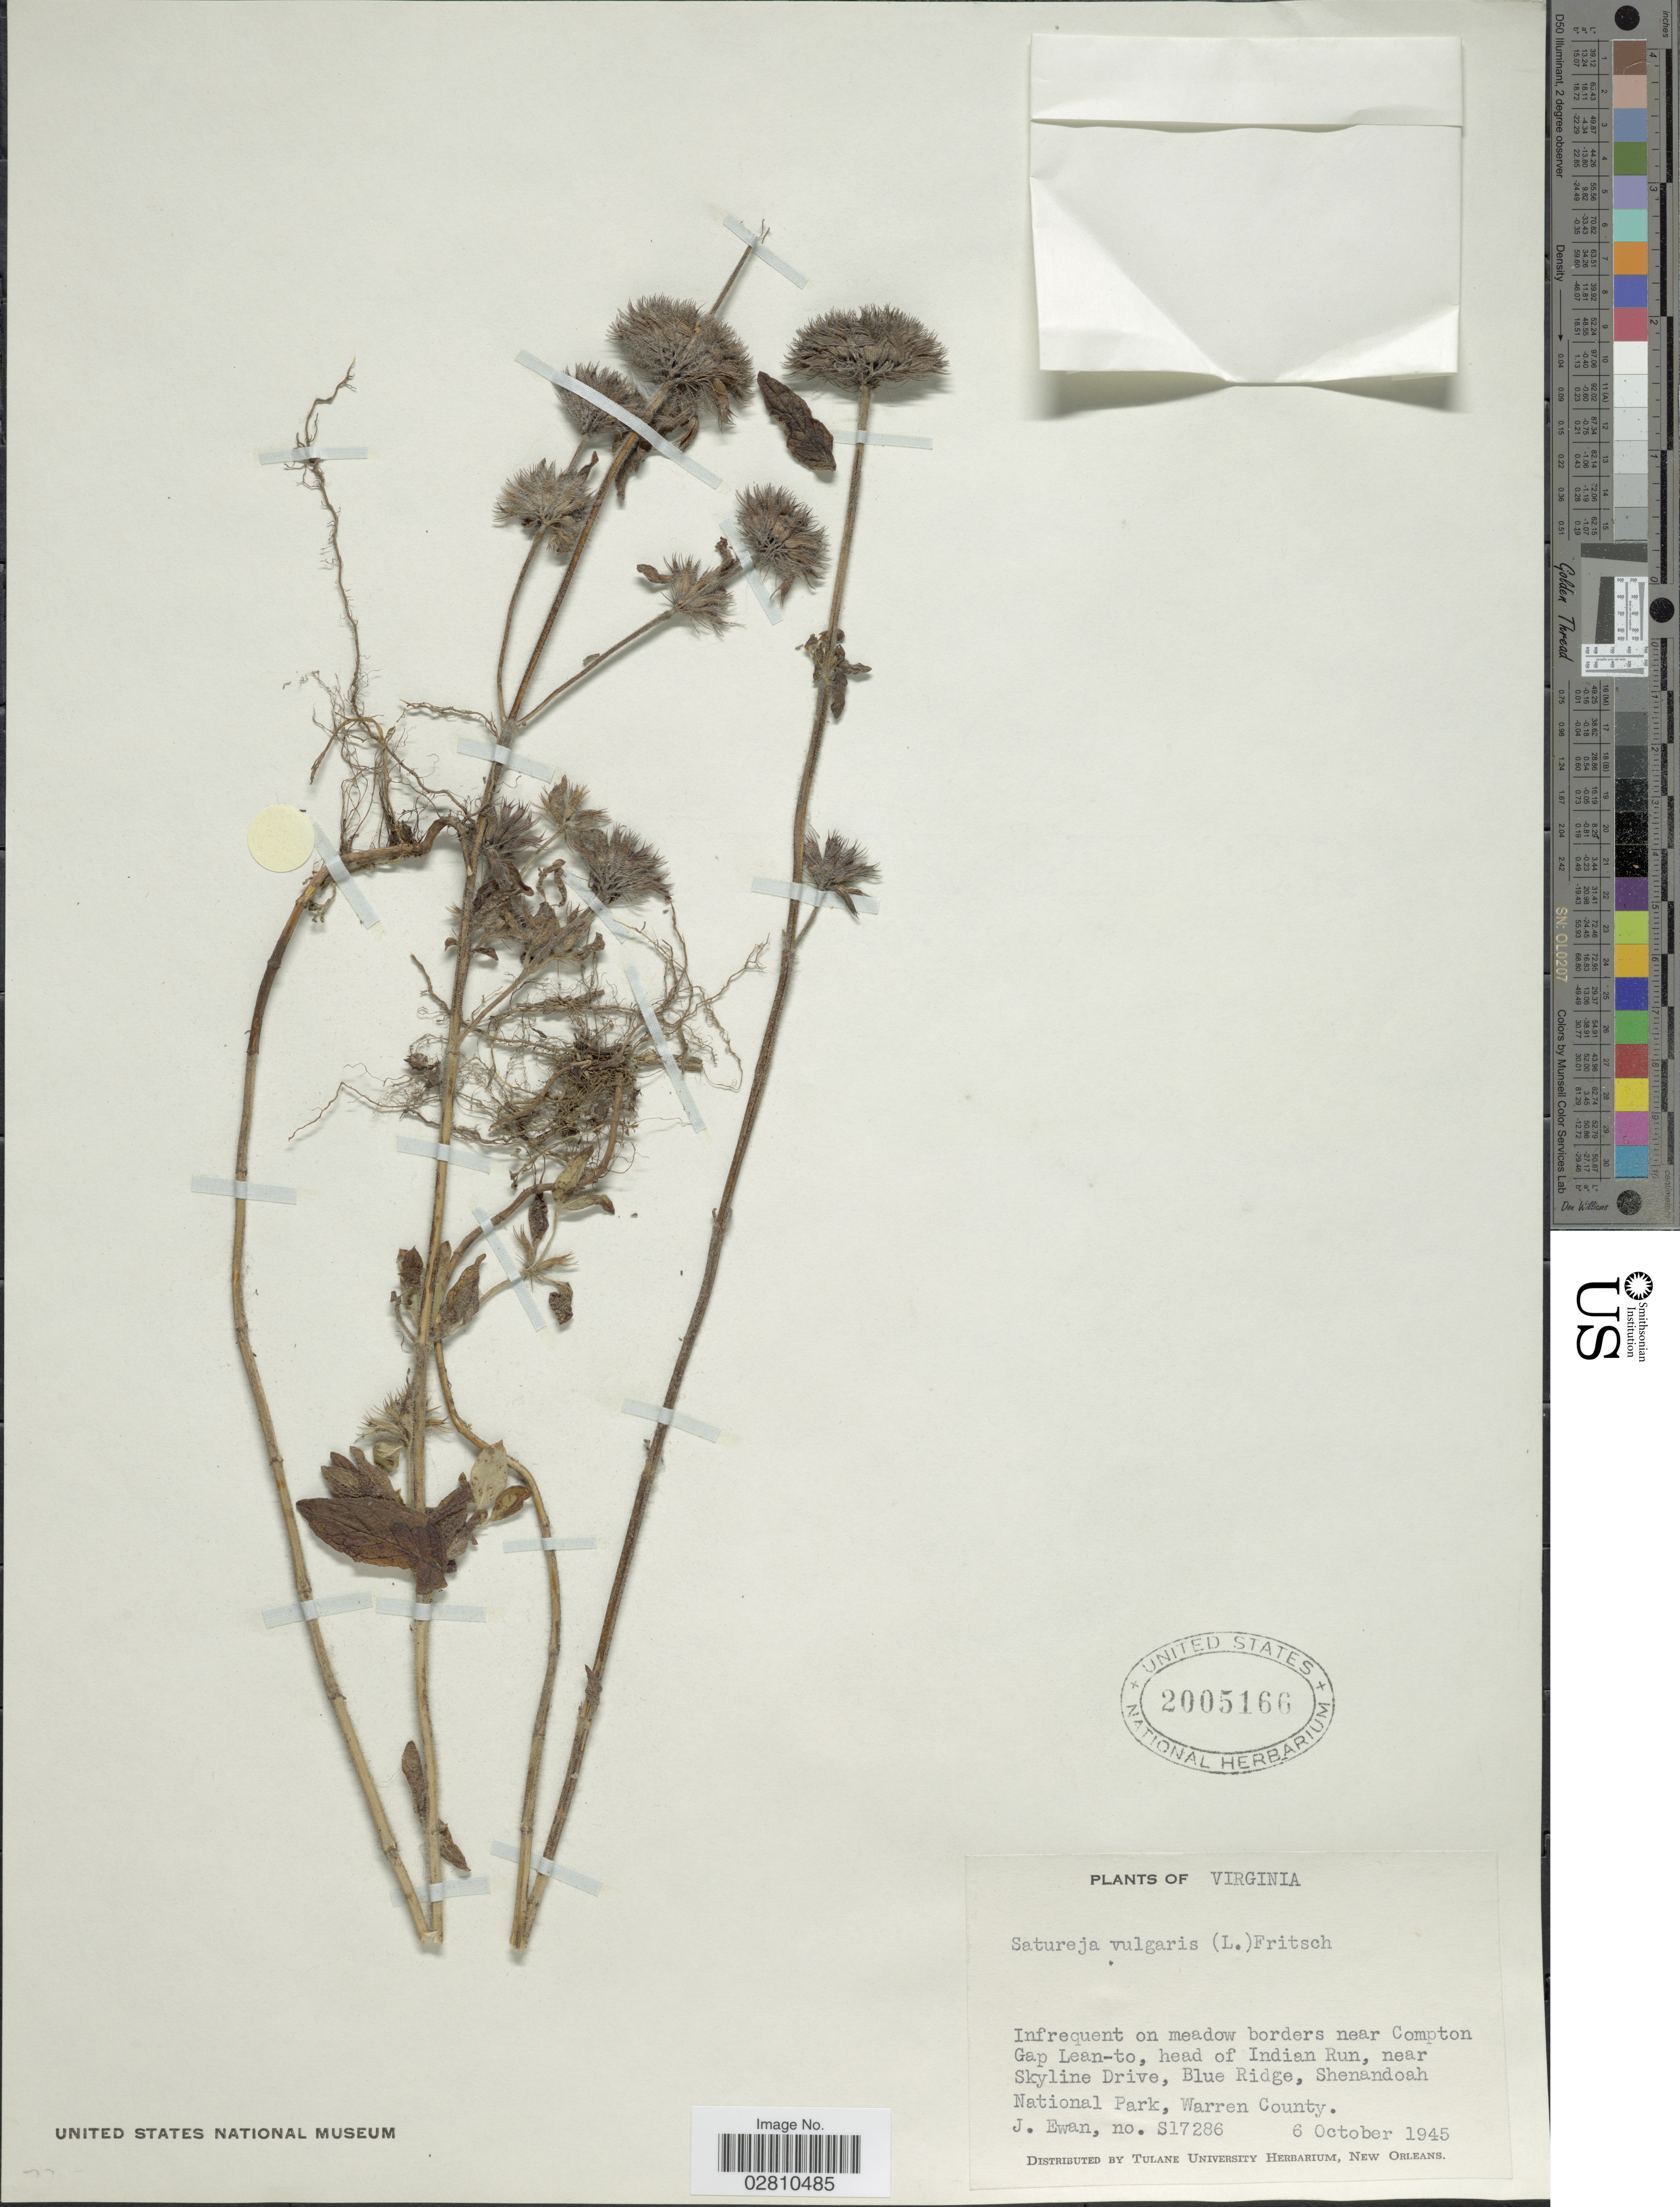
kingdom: Plantae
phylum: Tracheophyta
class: Magnoliopsida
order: Lamiales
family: Lamiaceae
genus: Clinopodium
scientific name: Clinopodium vulgare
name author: L.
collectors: J. A. Ewan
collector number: S17286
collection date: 1945-10-06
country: United States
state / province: Virginia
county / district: Warren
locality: Meadow borders near Compton Gap Lean-to, head of Indian Run, near Skyline Drive, Blue Ridge, Shenandoah National Park.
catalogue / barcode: US 2005166